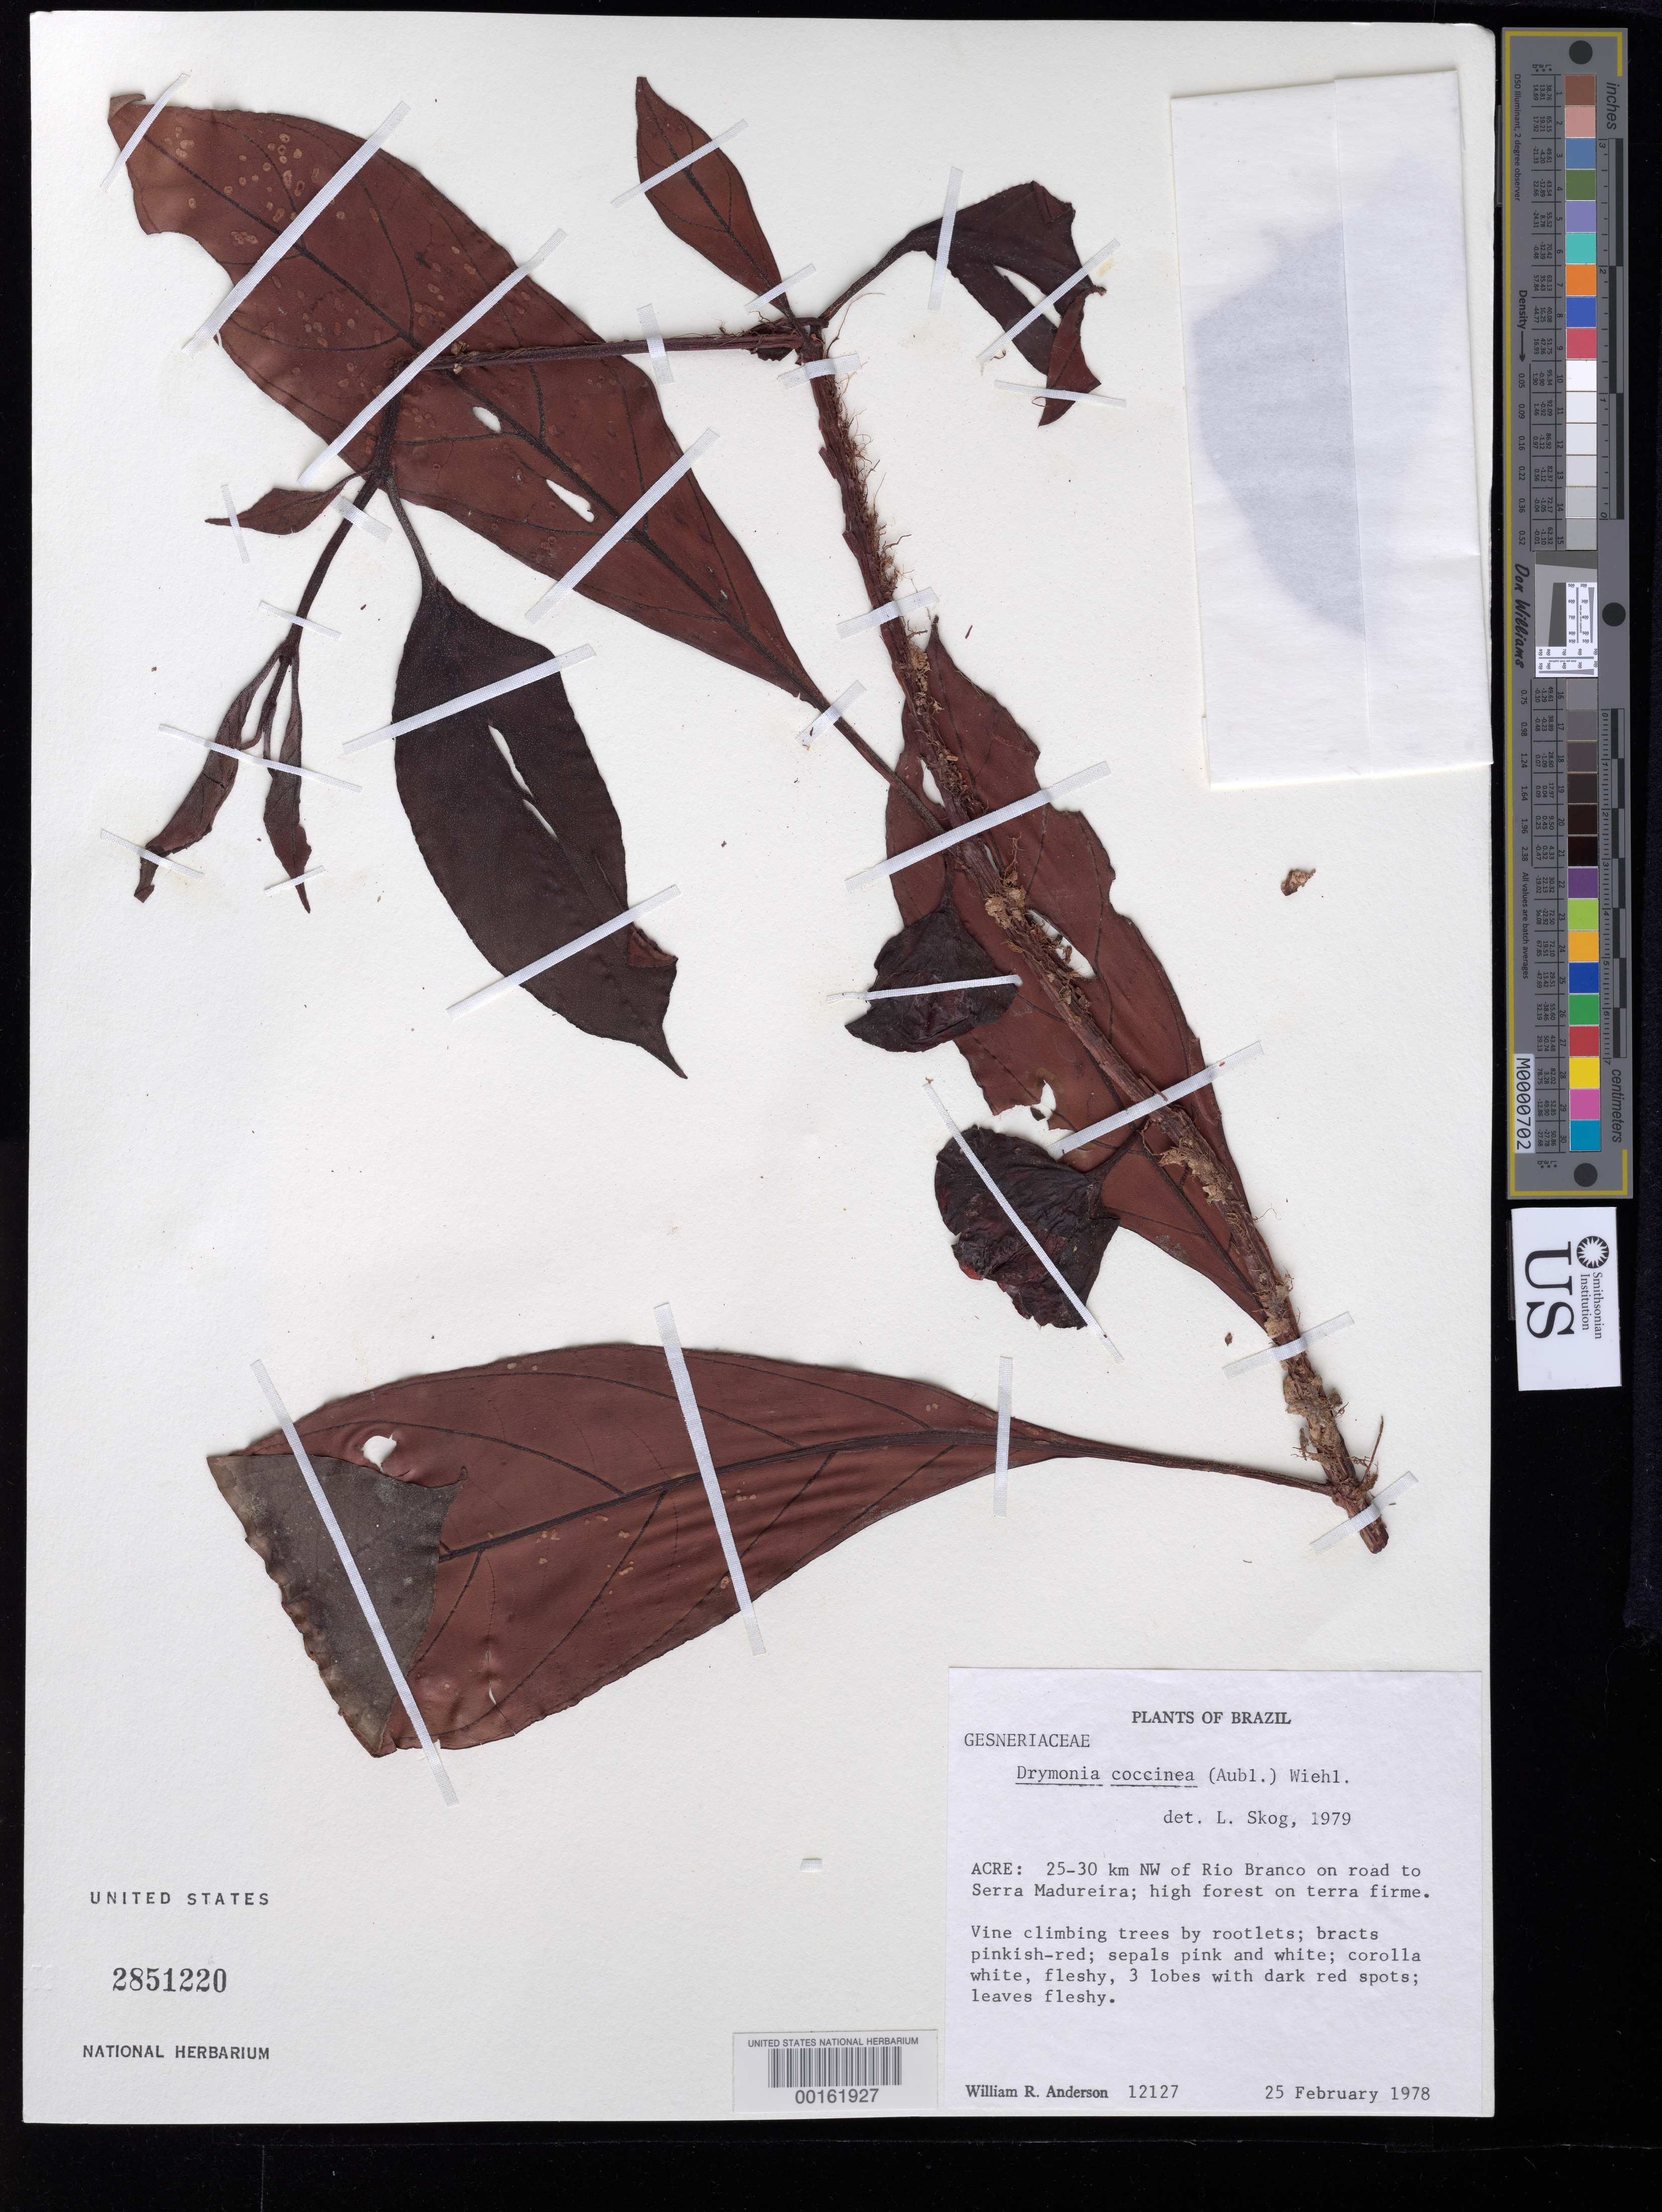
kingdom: Plantae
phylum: Tracheophyta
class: Magnoliopsida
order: Lamiales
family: Gesneriaceae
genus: Drymonia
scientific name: Drymonia coccinea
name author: (Aubl.) Wiehler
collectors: W. R. Anderson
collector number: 12127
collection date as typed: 25 Feb 1978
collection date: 1978-02-25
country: Brazil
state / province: Acre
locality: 25-30 km NW of Rio Branco on road to Serra Madureira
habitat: High forest on terra firme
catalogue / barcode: US 2851220